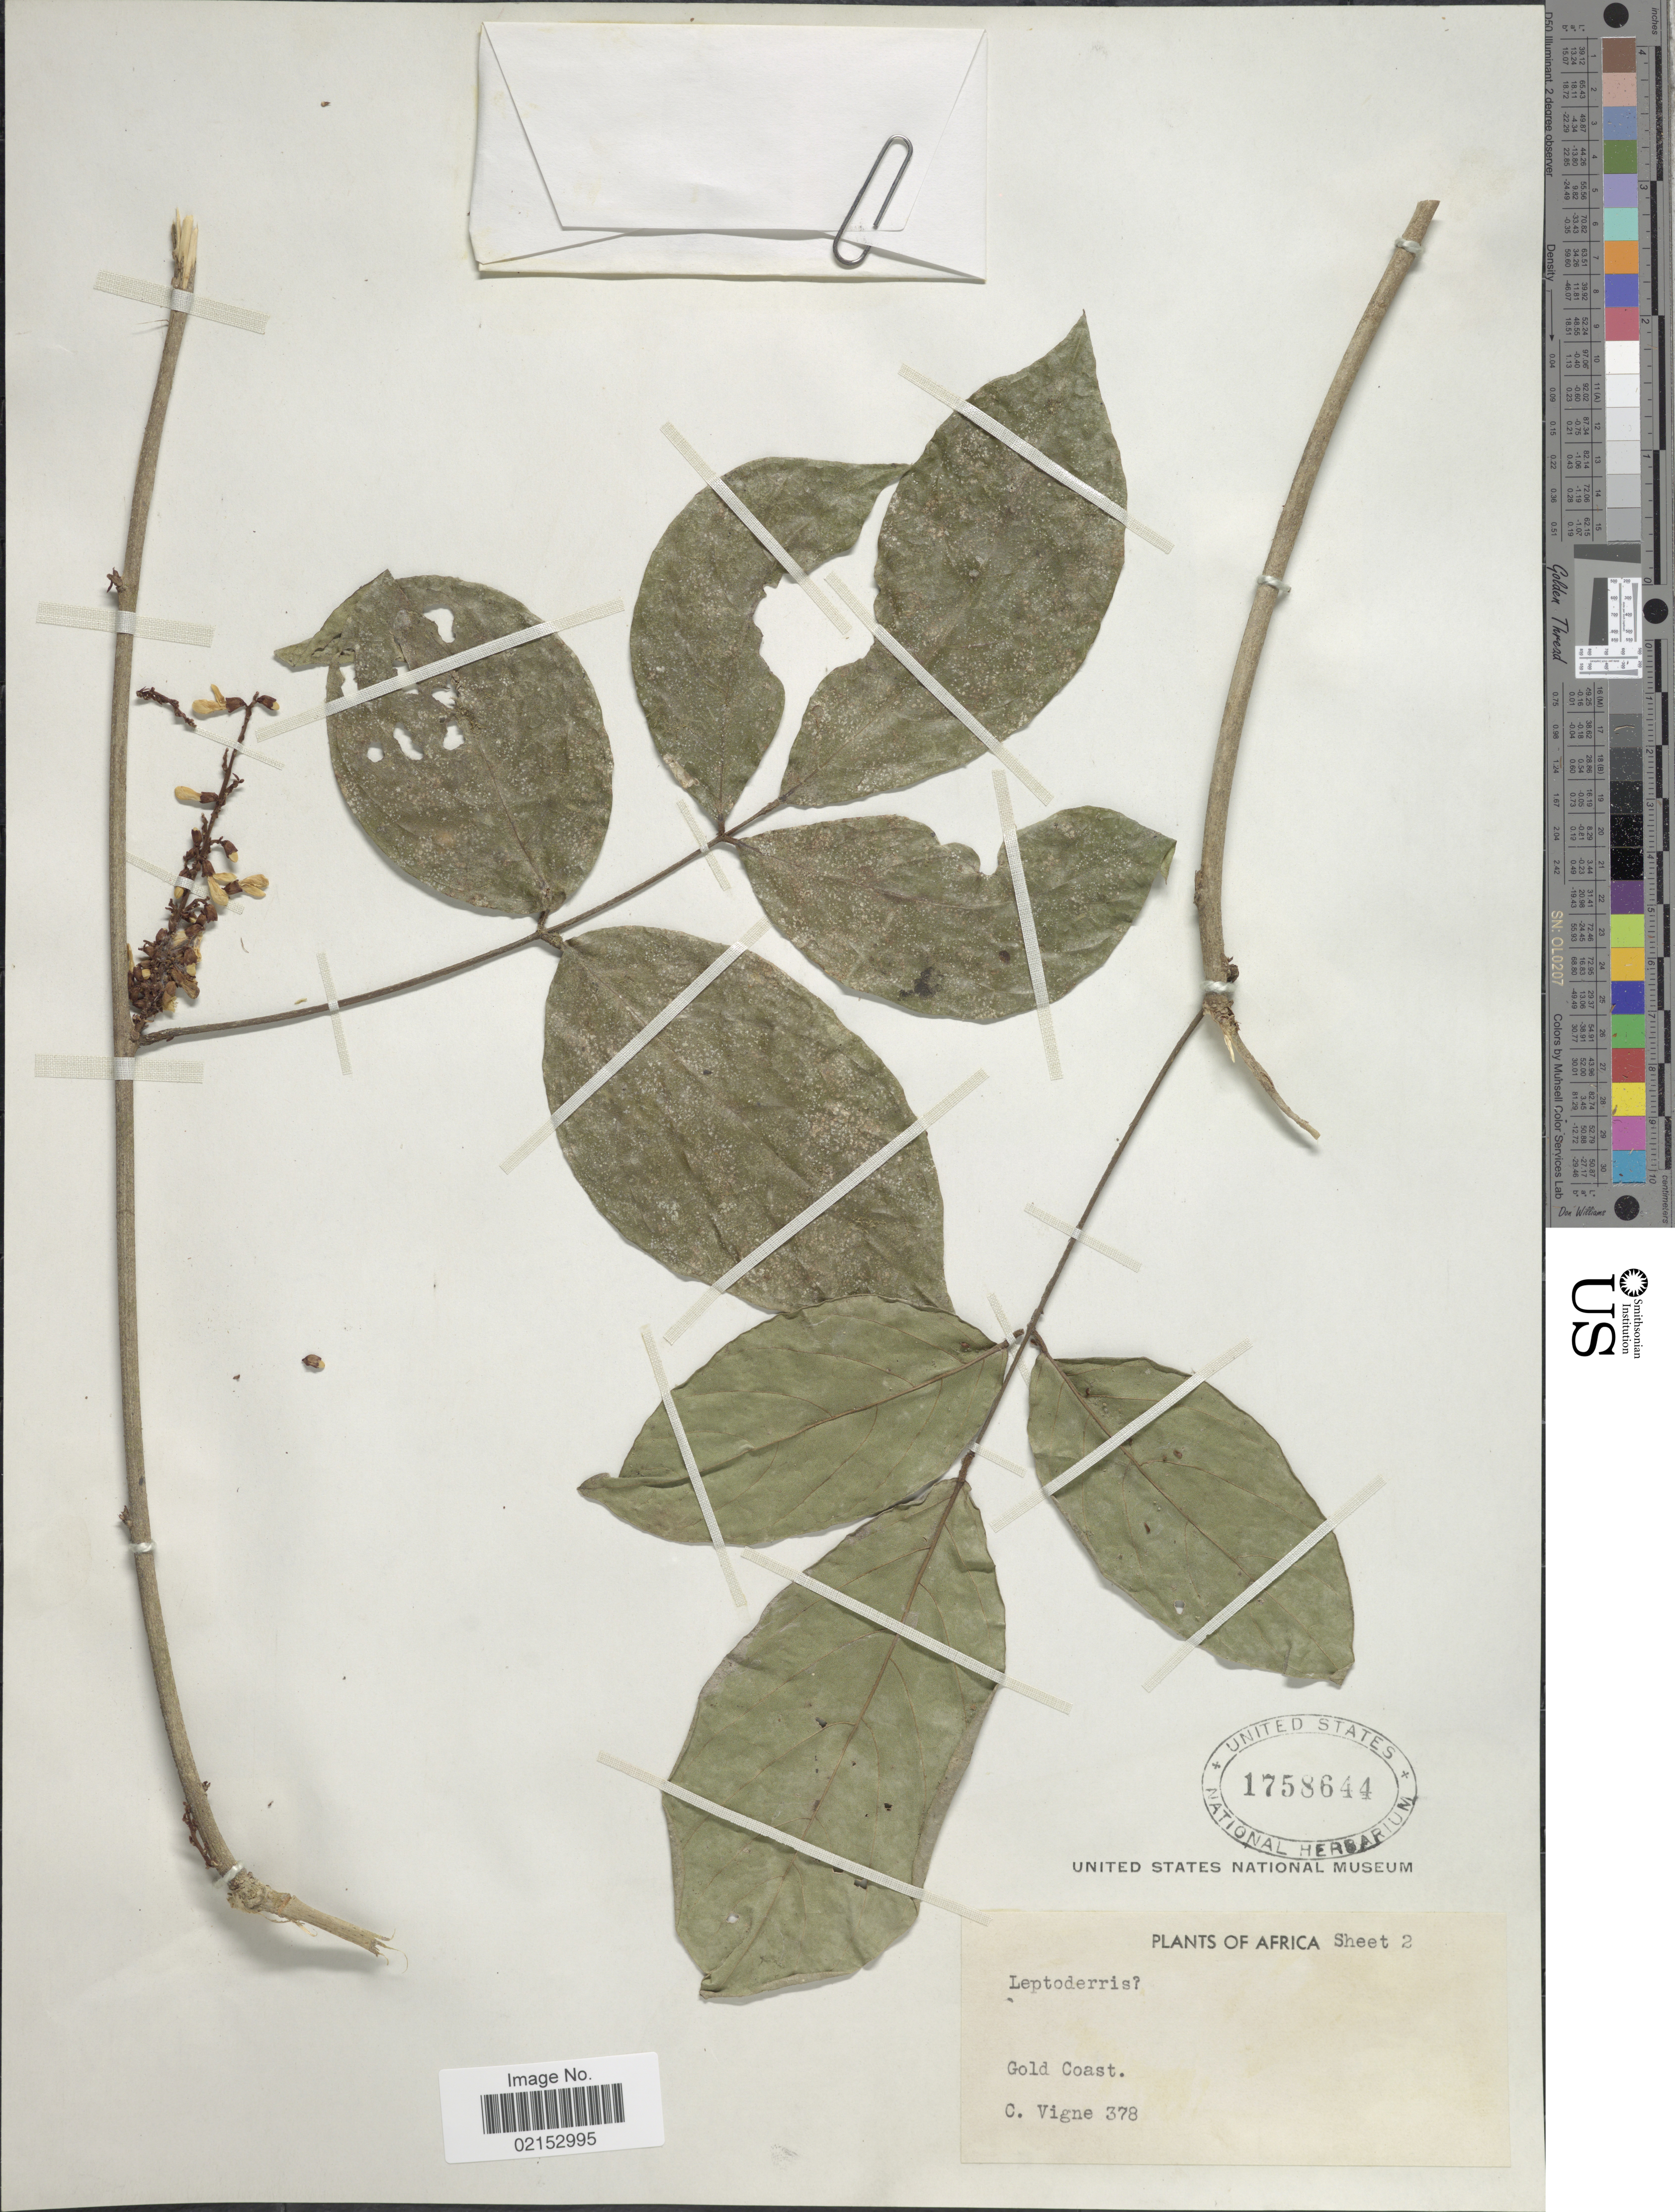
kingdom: Plantae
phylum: Tracheophyta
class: Magnoliopsida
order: Fabales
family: Fabaceae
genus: Leptoderris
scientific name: Leptoderris sp.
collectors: C. Vigne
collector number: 378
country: Ghana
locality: Gold Coast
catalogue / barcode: US 1758644